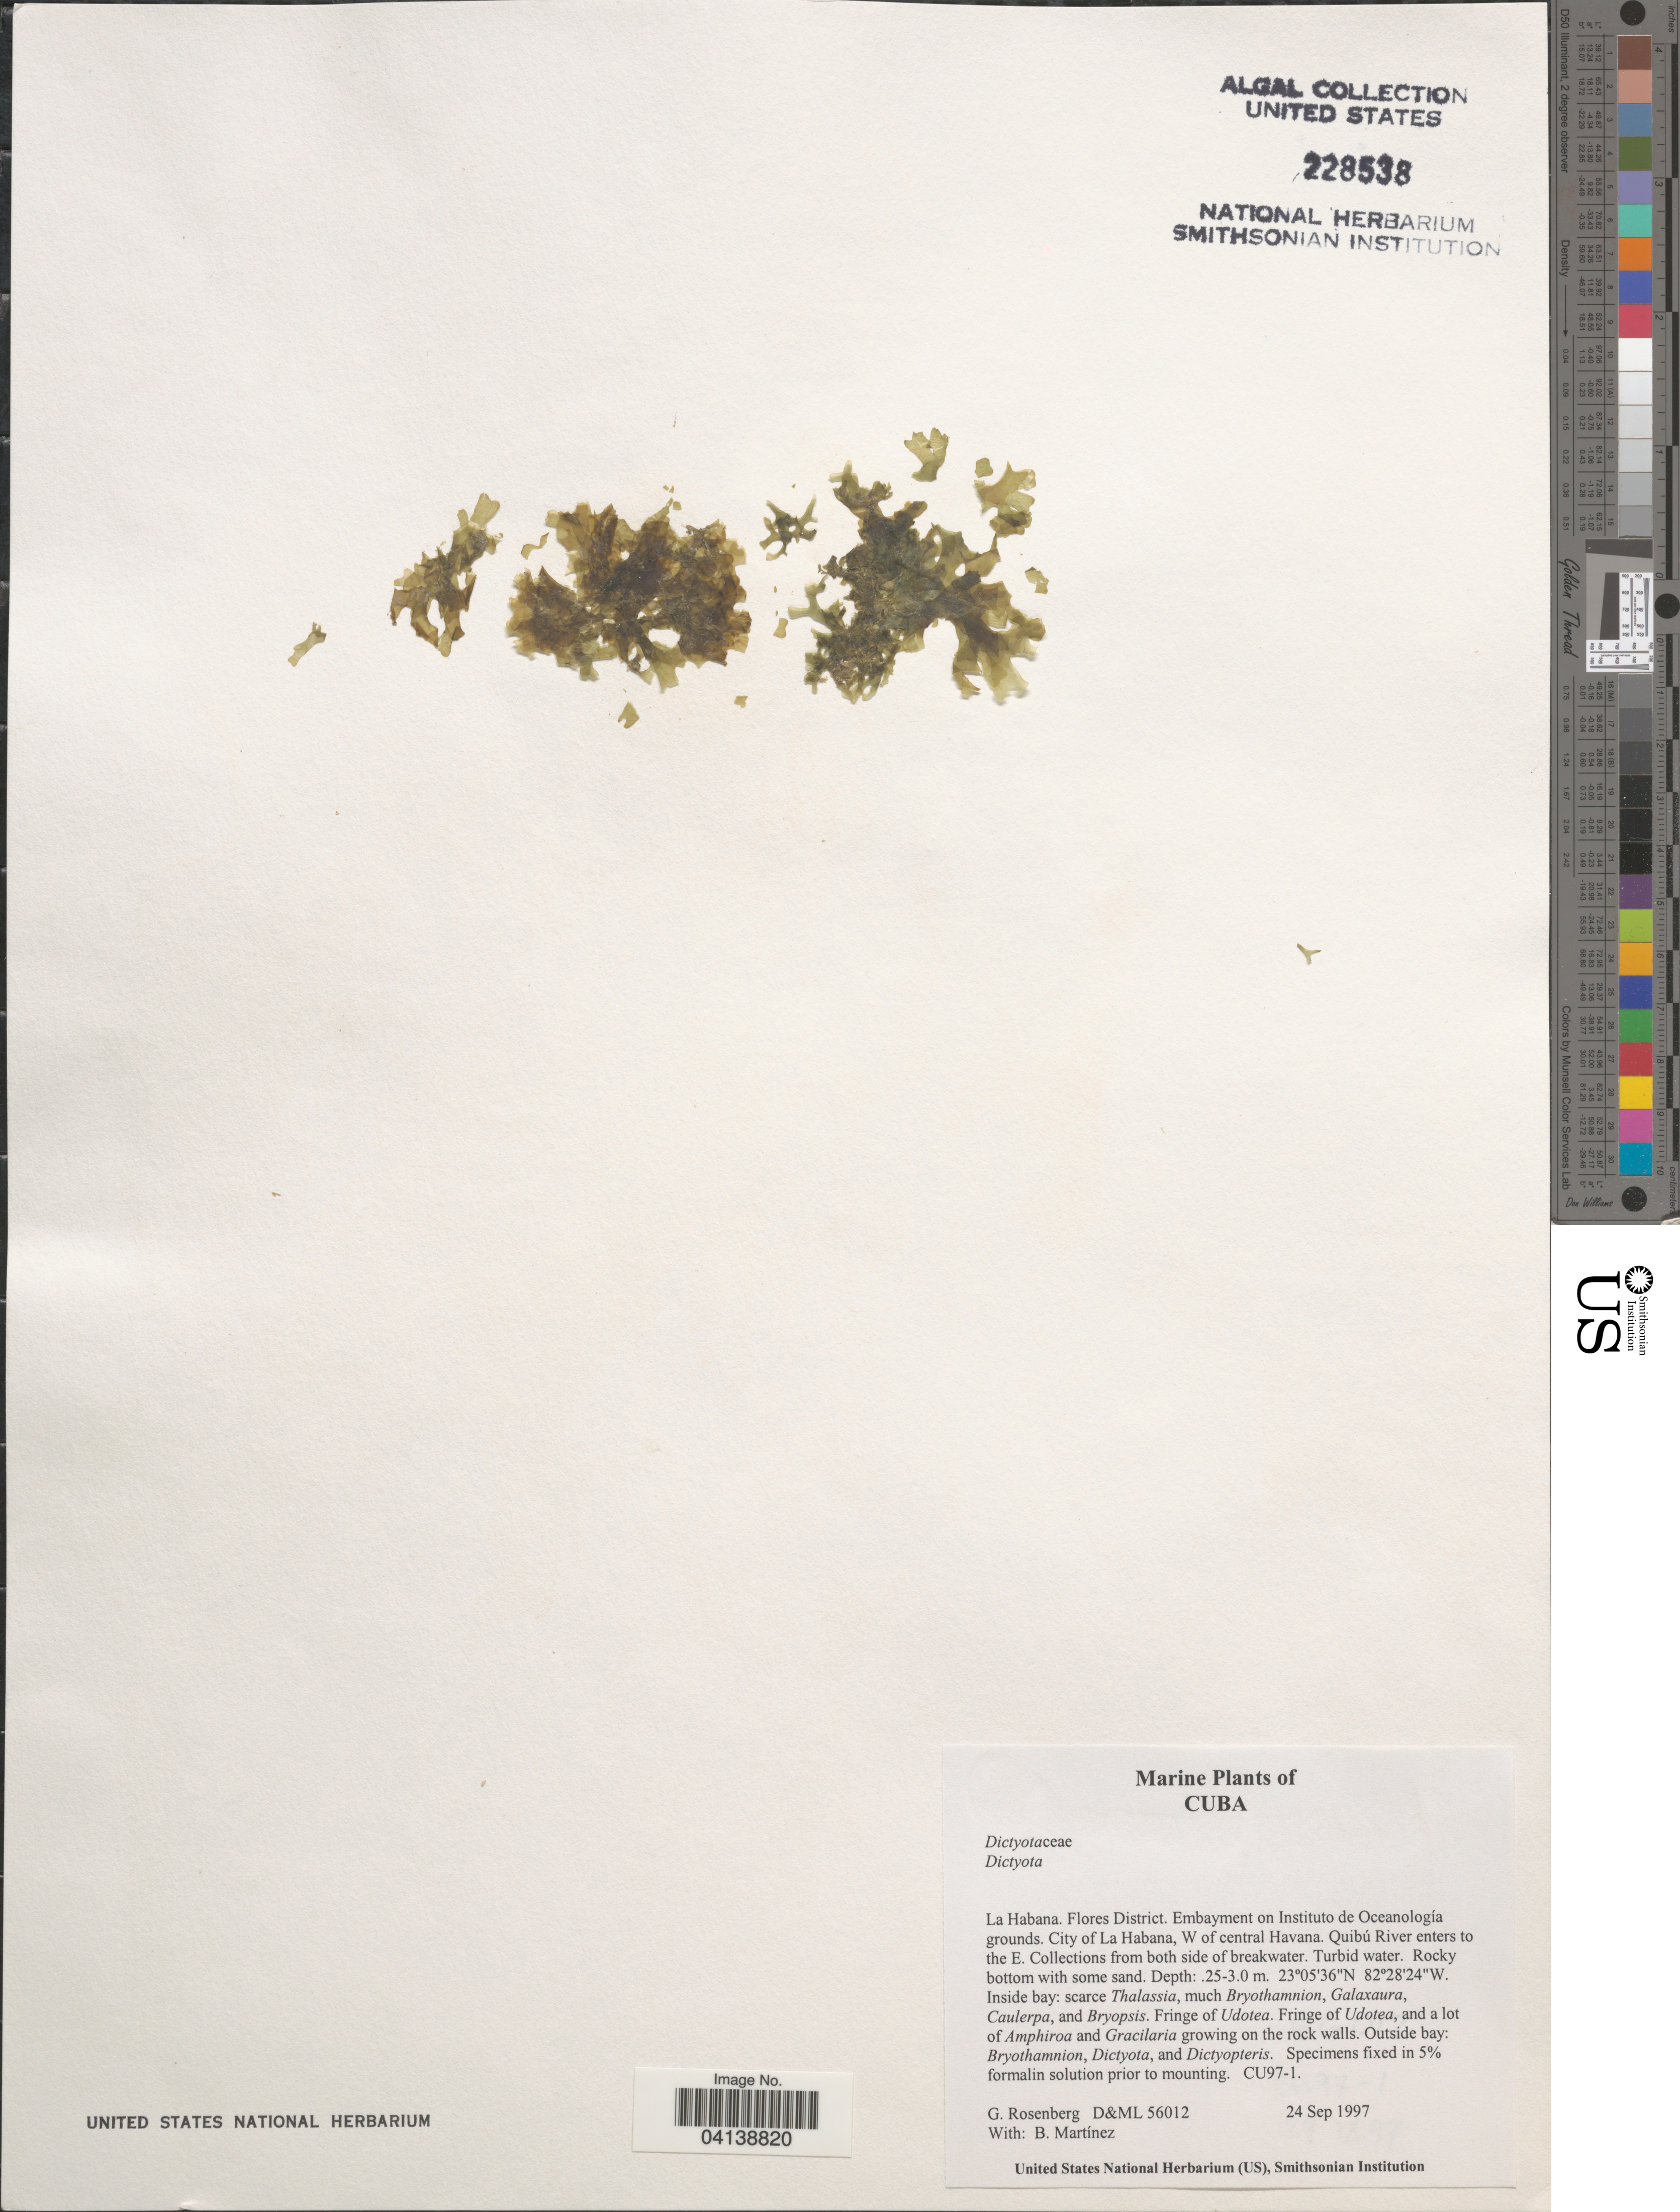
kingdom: Chromista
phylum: Ochrophyta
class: Phaeophyceae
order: Dictyotales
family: Dictyotaceae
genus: Dictyota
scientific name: Dictyota sp.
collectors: G. Rosenberg & B. Martinez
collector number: D&ML56012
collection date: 1997-09-24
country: Cuba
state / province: La Habana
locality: Flores District. Embayment on Instituto de Oceanología grounds. City of La Habana, W of central Havana. Quibú River enters to the E.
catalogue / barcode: US 228538